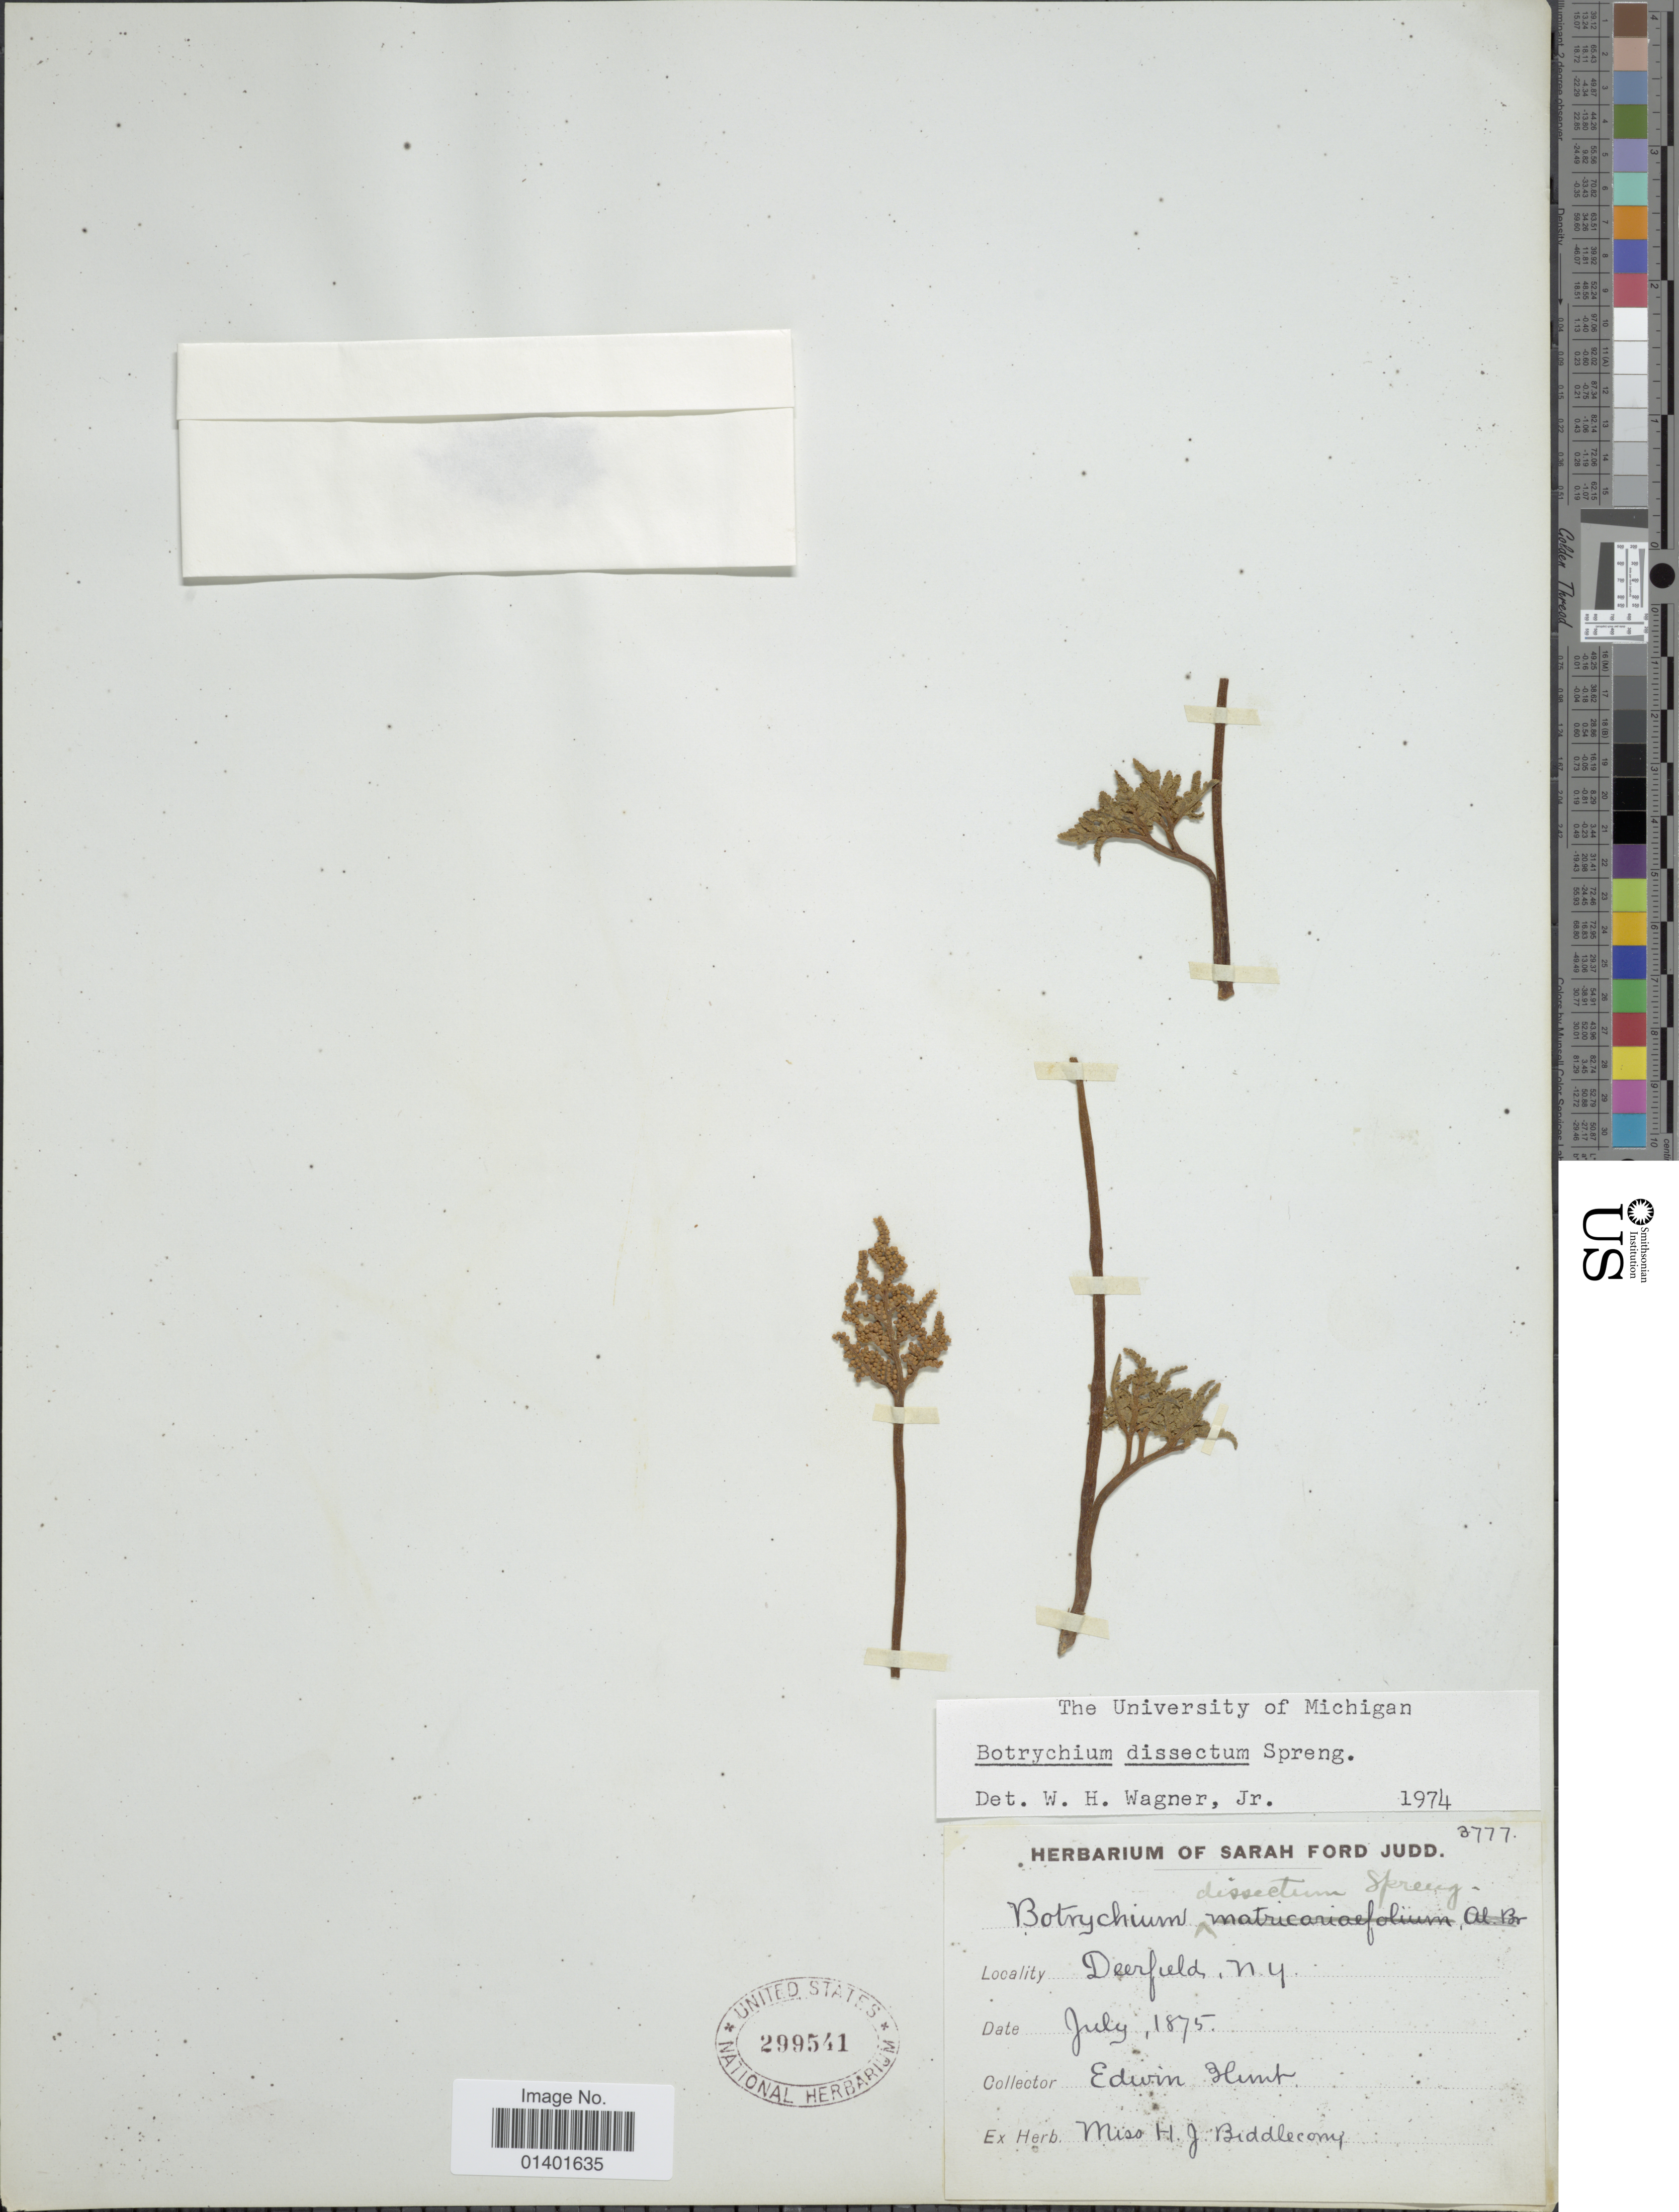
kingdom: Plantae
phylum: Tracheophyta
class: Polypodiopsida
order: Ophioglossales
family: Ophioglossaceae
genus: Botrychium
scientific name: Botrychium dissectum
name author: Spreng.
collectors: E. Hint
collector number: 3777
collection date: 1875-07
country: United States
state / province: New York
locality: Deerfield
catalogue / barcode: US 299541